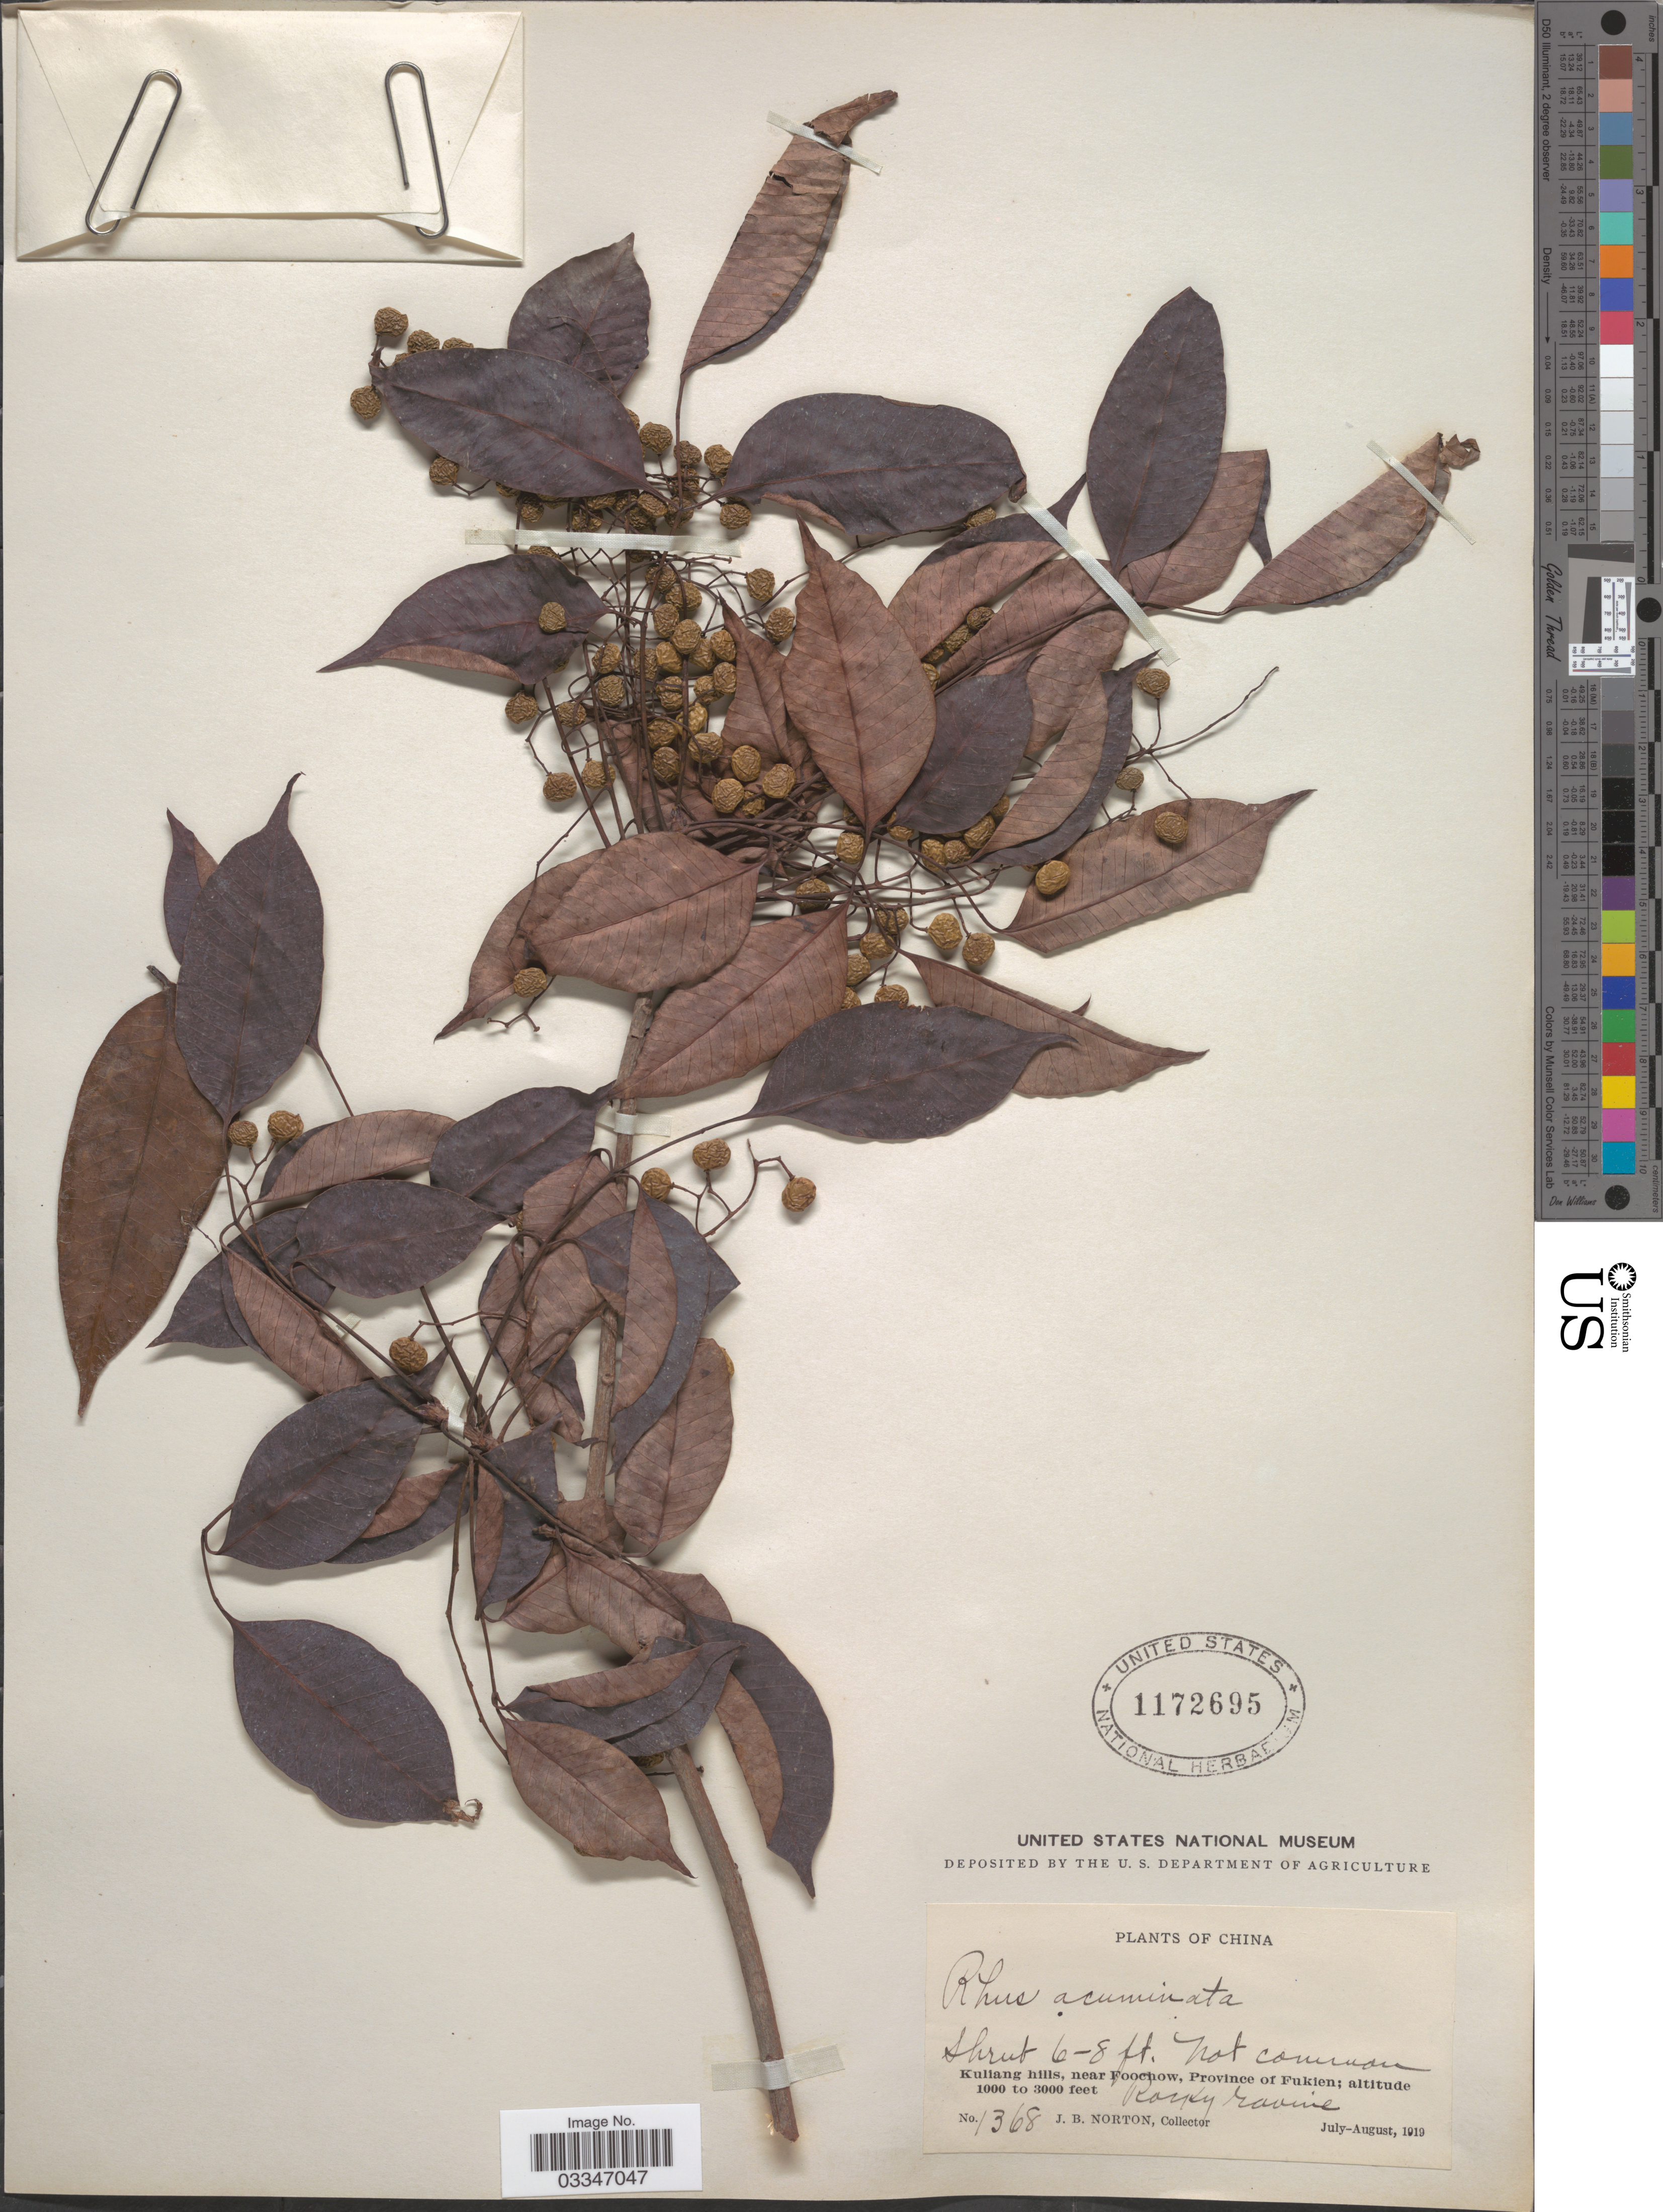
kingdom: Plantae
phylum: Tracheophyta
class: Magnoliopsida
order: Sapindales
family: Anacardiaceae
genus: Toxicodendron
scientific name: Toxicodendron acuminata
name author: (DC.) C.Y. Wu & T.L. Ming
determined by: Mitchell, John D.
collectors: J. B. Norton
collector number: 1368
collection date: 1919-07/1919-08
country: China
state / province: Fujian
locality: Kuliang hills, near Foochow, Province of Fukien.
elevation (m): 305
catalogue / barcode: US 1172695